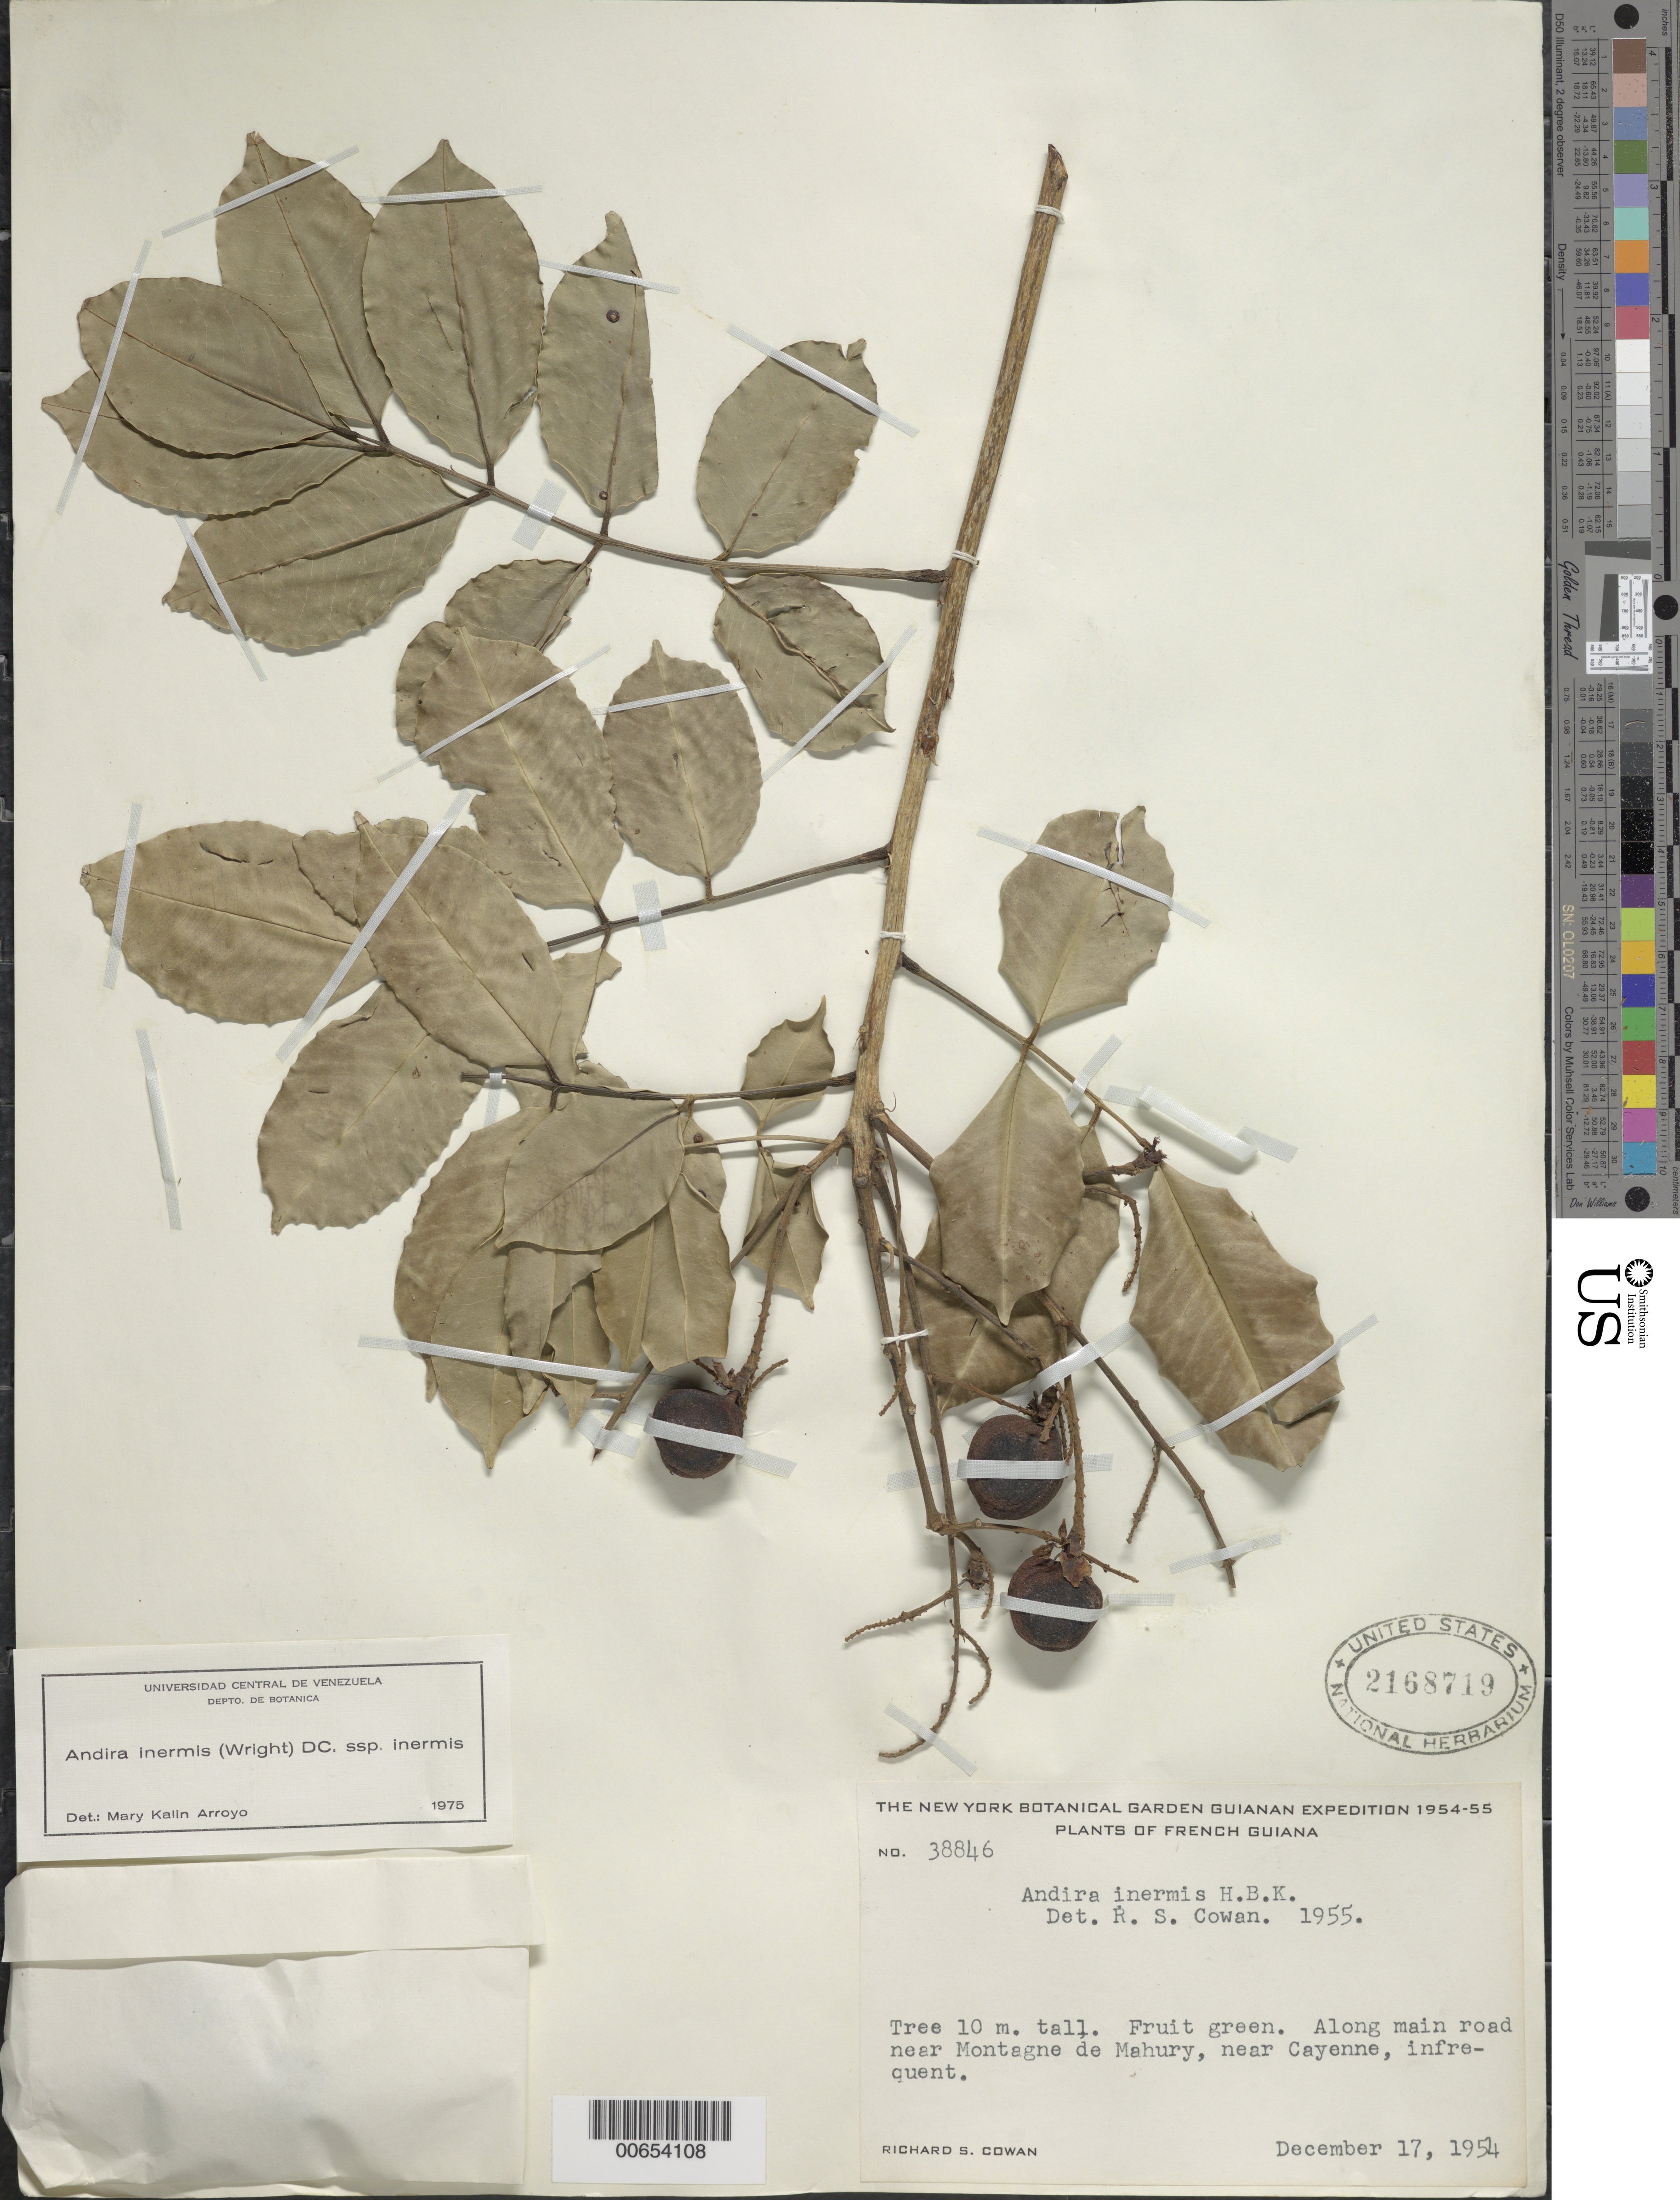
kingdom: Plantae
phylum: Tracheophyta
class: Magnoliopsida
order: Fabales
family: Fabaceae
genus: Andira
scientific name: Andira inermis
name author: (W. Wright) Kunth ex DC.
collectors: R. S. Cowan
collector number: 38846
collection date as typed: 17-Dec-54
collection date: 1954-12-17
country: French Guiana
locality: Montagne de Mahury, Ile de Cayenne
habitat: Along main road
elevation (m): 130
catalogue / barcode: US 2168719